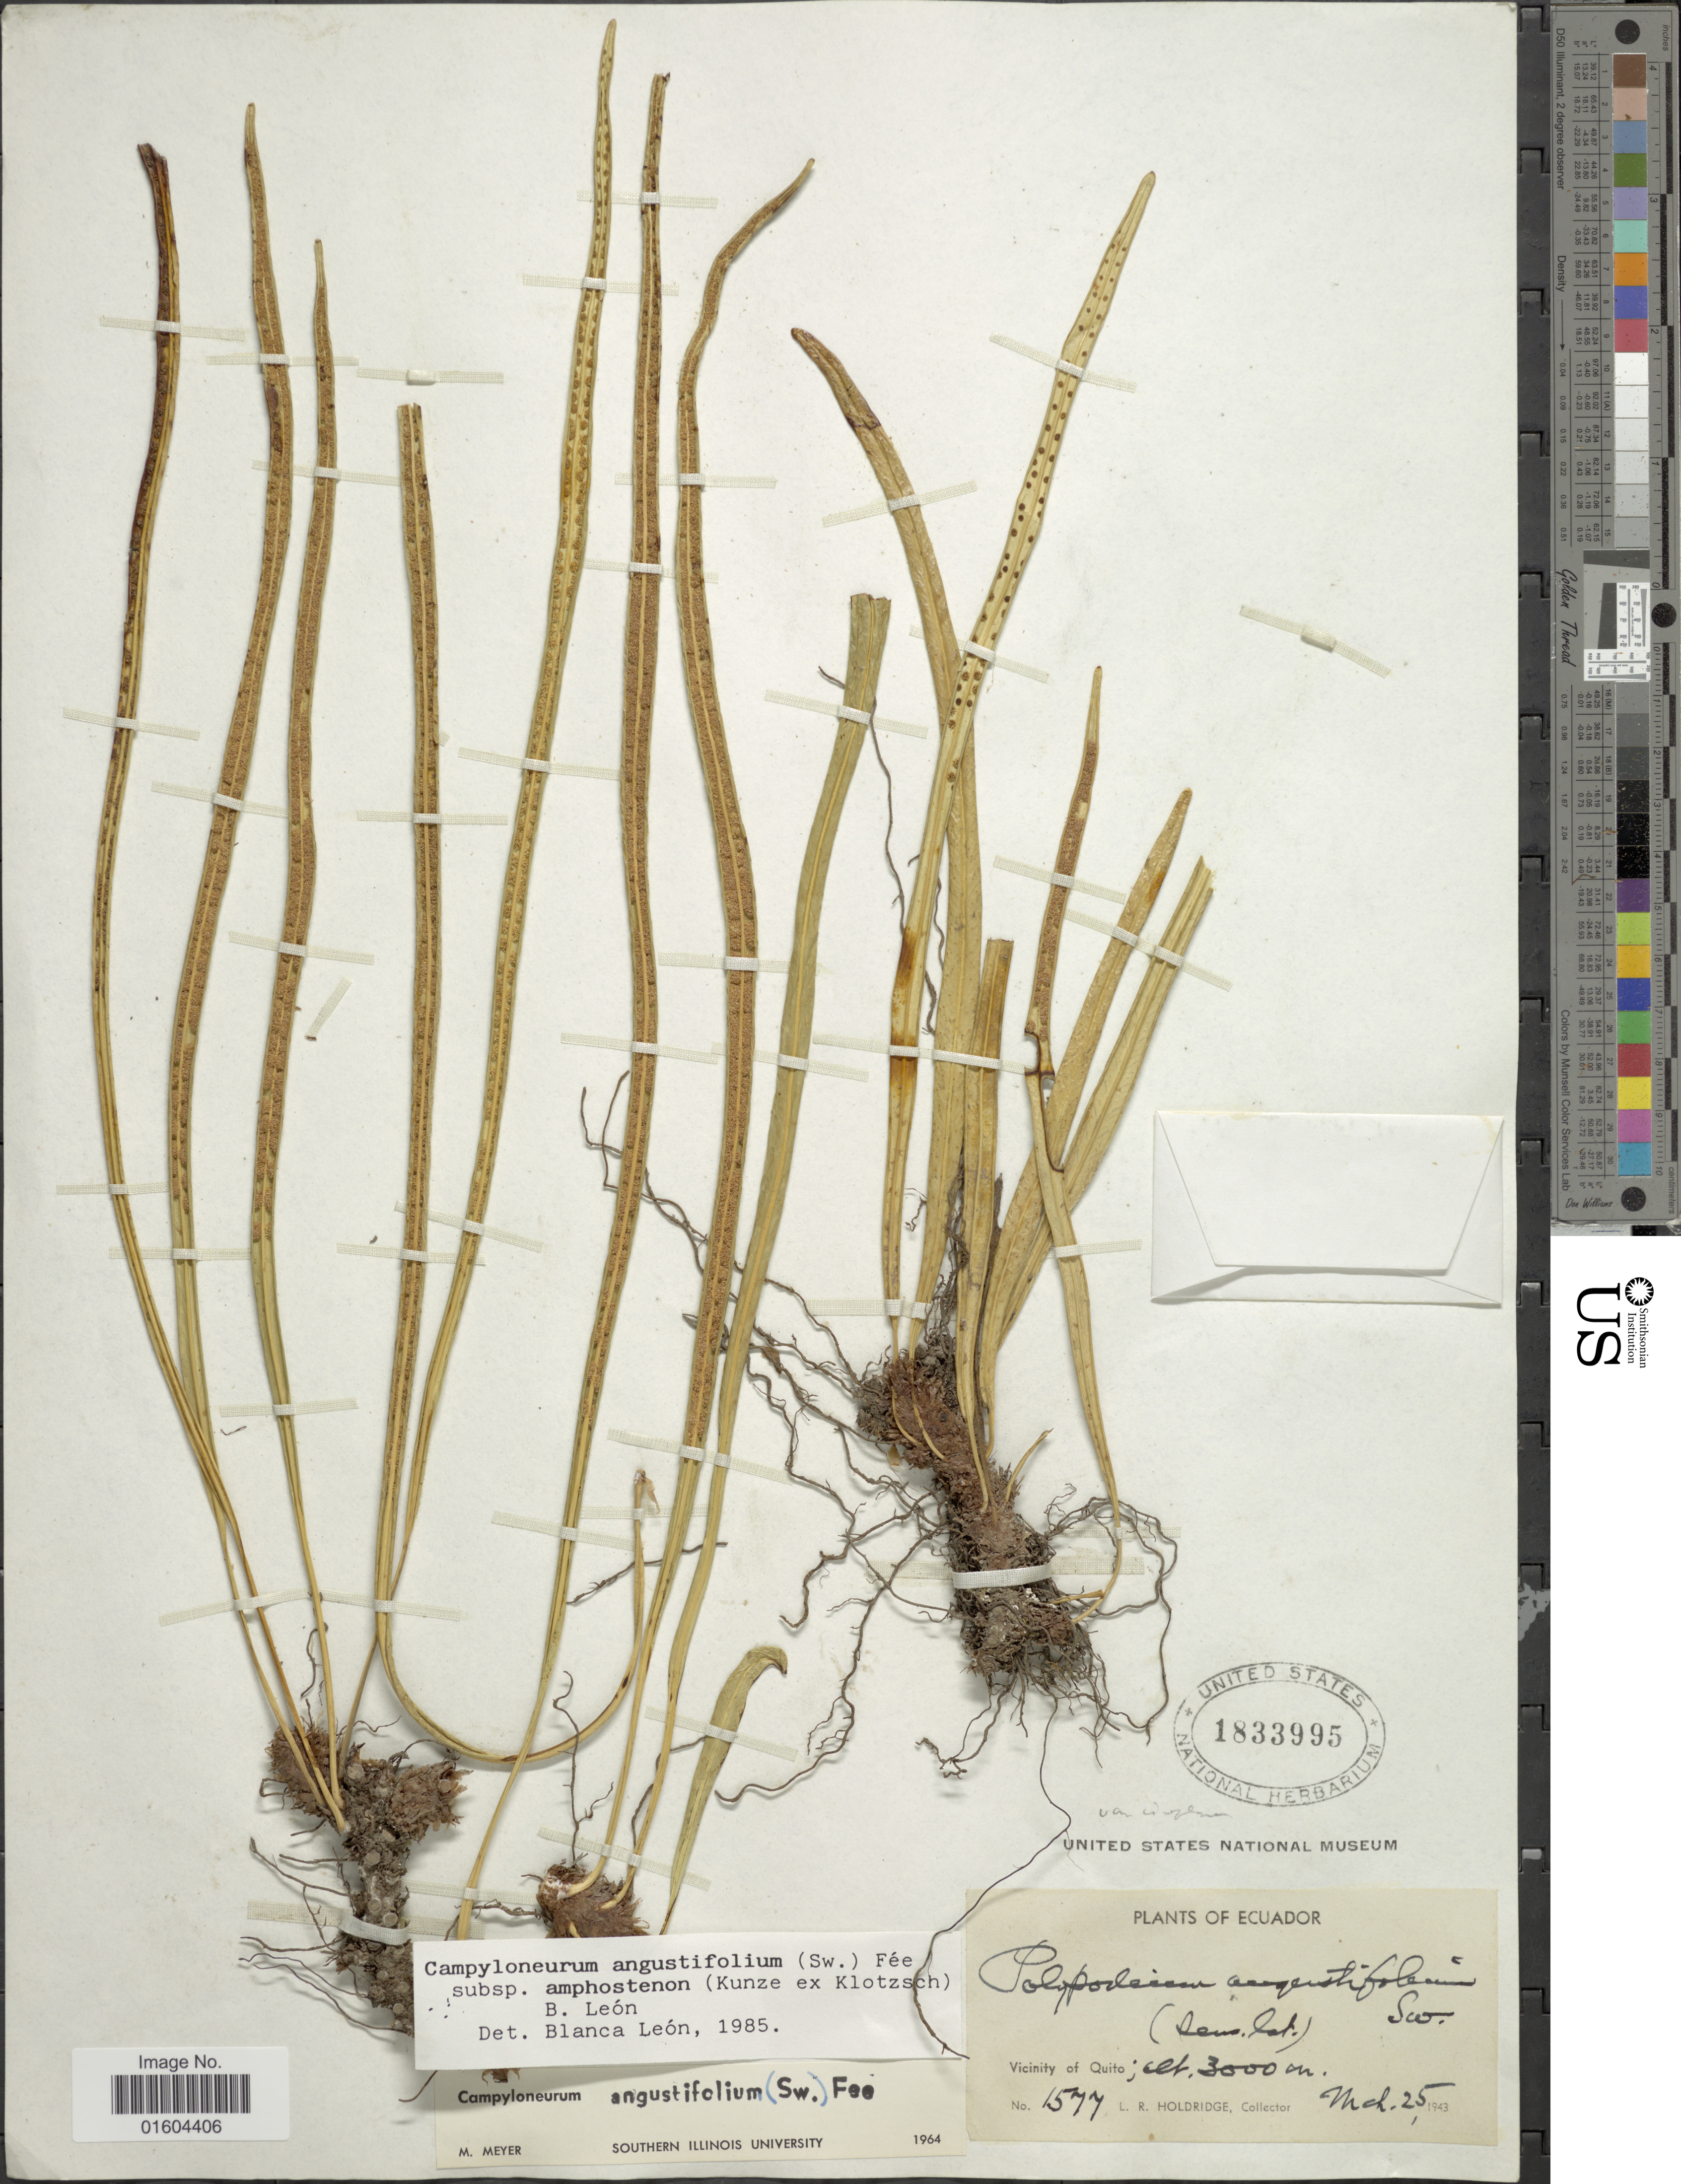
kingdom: Plantae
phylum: Tracheophyta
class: Polypodiopsida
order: Polypodiales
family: Polypodiaceae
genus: Campyloneurum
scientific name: Campyloneurum irregulare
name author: Lellinger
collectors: L. Holdridge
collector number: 1577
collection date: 1943-03-25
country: Ecuador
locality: Ecuador, Vicinity Of Quito.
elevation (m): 3000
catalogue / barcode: US 1833995